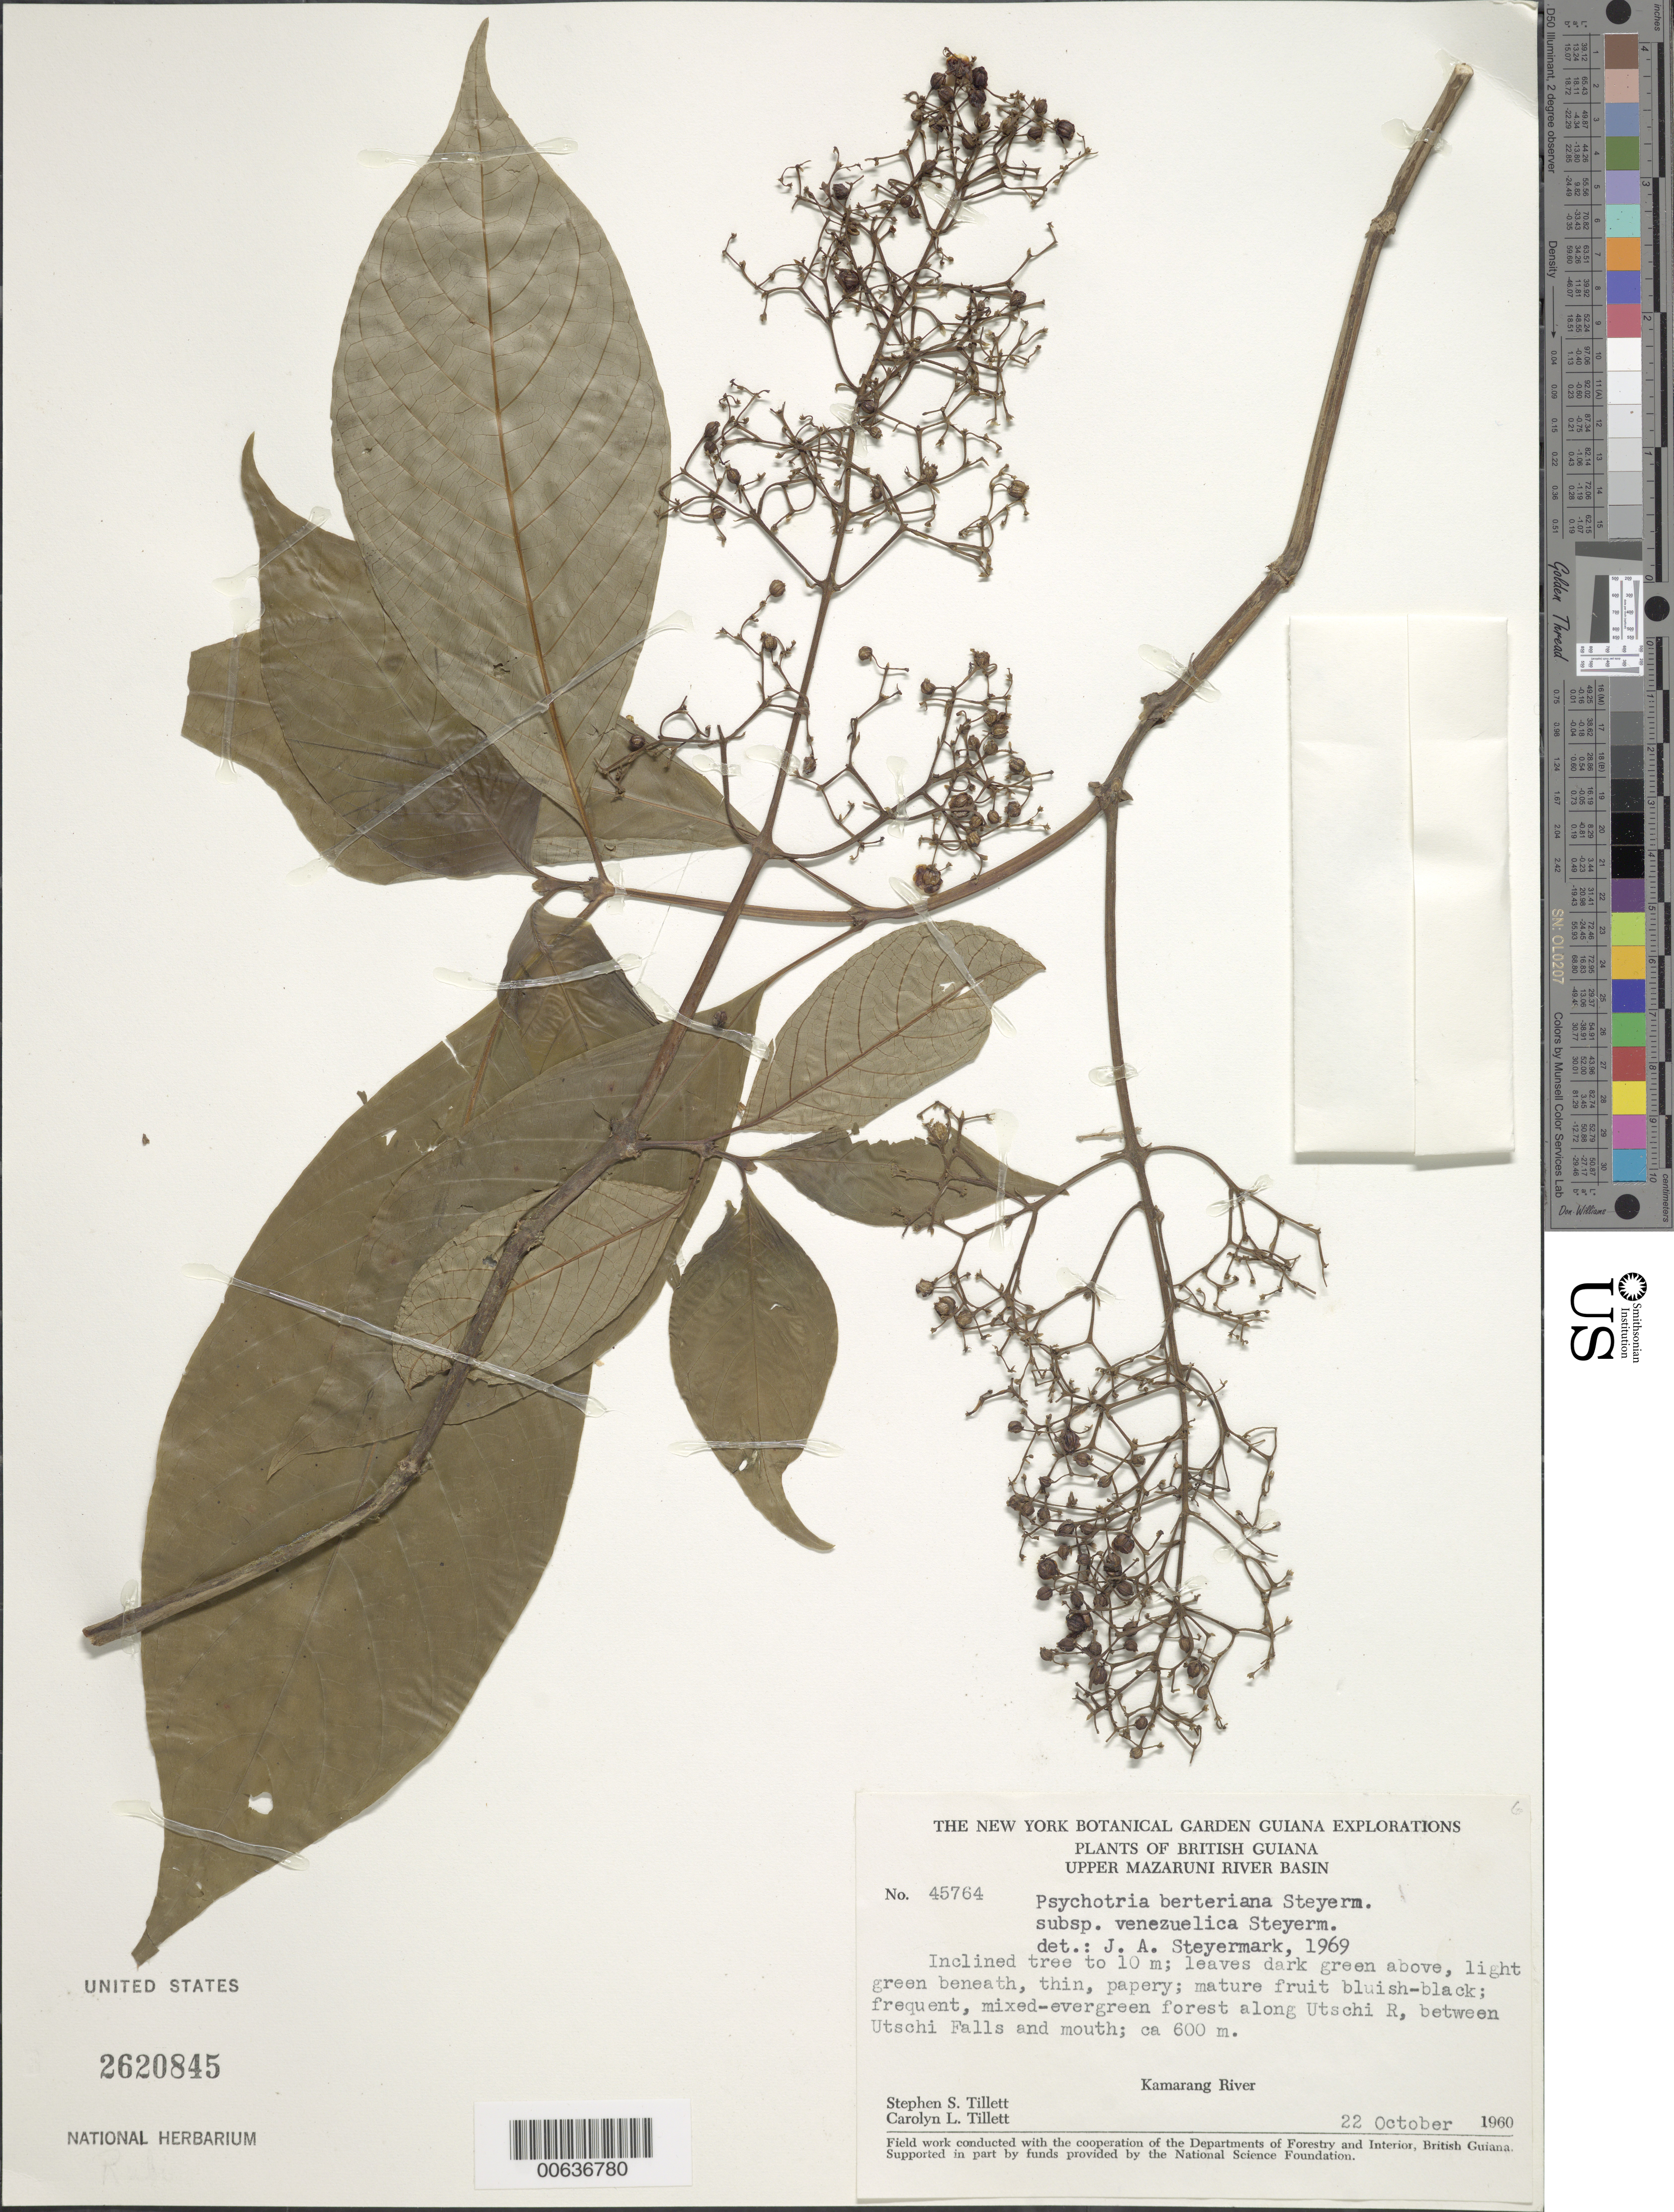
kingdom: Plantae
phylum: Tracheophyta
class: Magnoliopsida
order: Gentianales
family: Rubiaceae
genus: Palicourea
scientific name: Palicourea berteroana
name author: (DC.) Borhidi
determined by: Kirkbride, J. H., Jr.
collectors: S. S. Tillett, C. L. Tillett & R. Boyan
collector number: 45764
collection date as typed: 22-Oct-60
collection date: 1960-10-22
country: Guyana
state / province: Cuyuni-Mazaruni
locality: Upper Mazaruni River Basin, Utschi River, betw. Utschi Falls & mouth, Kamarang River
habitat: Mixed-evergreen forest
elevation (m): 600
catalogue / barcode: US 2620845